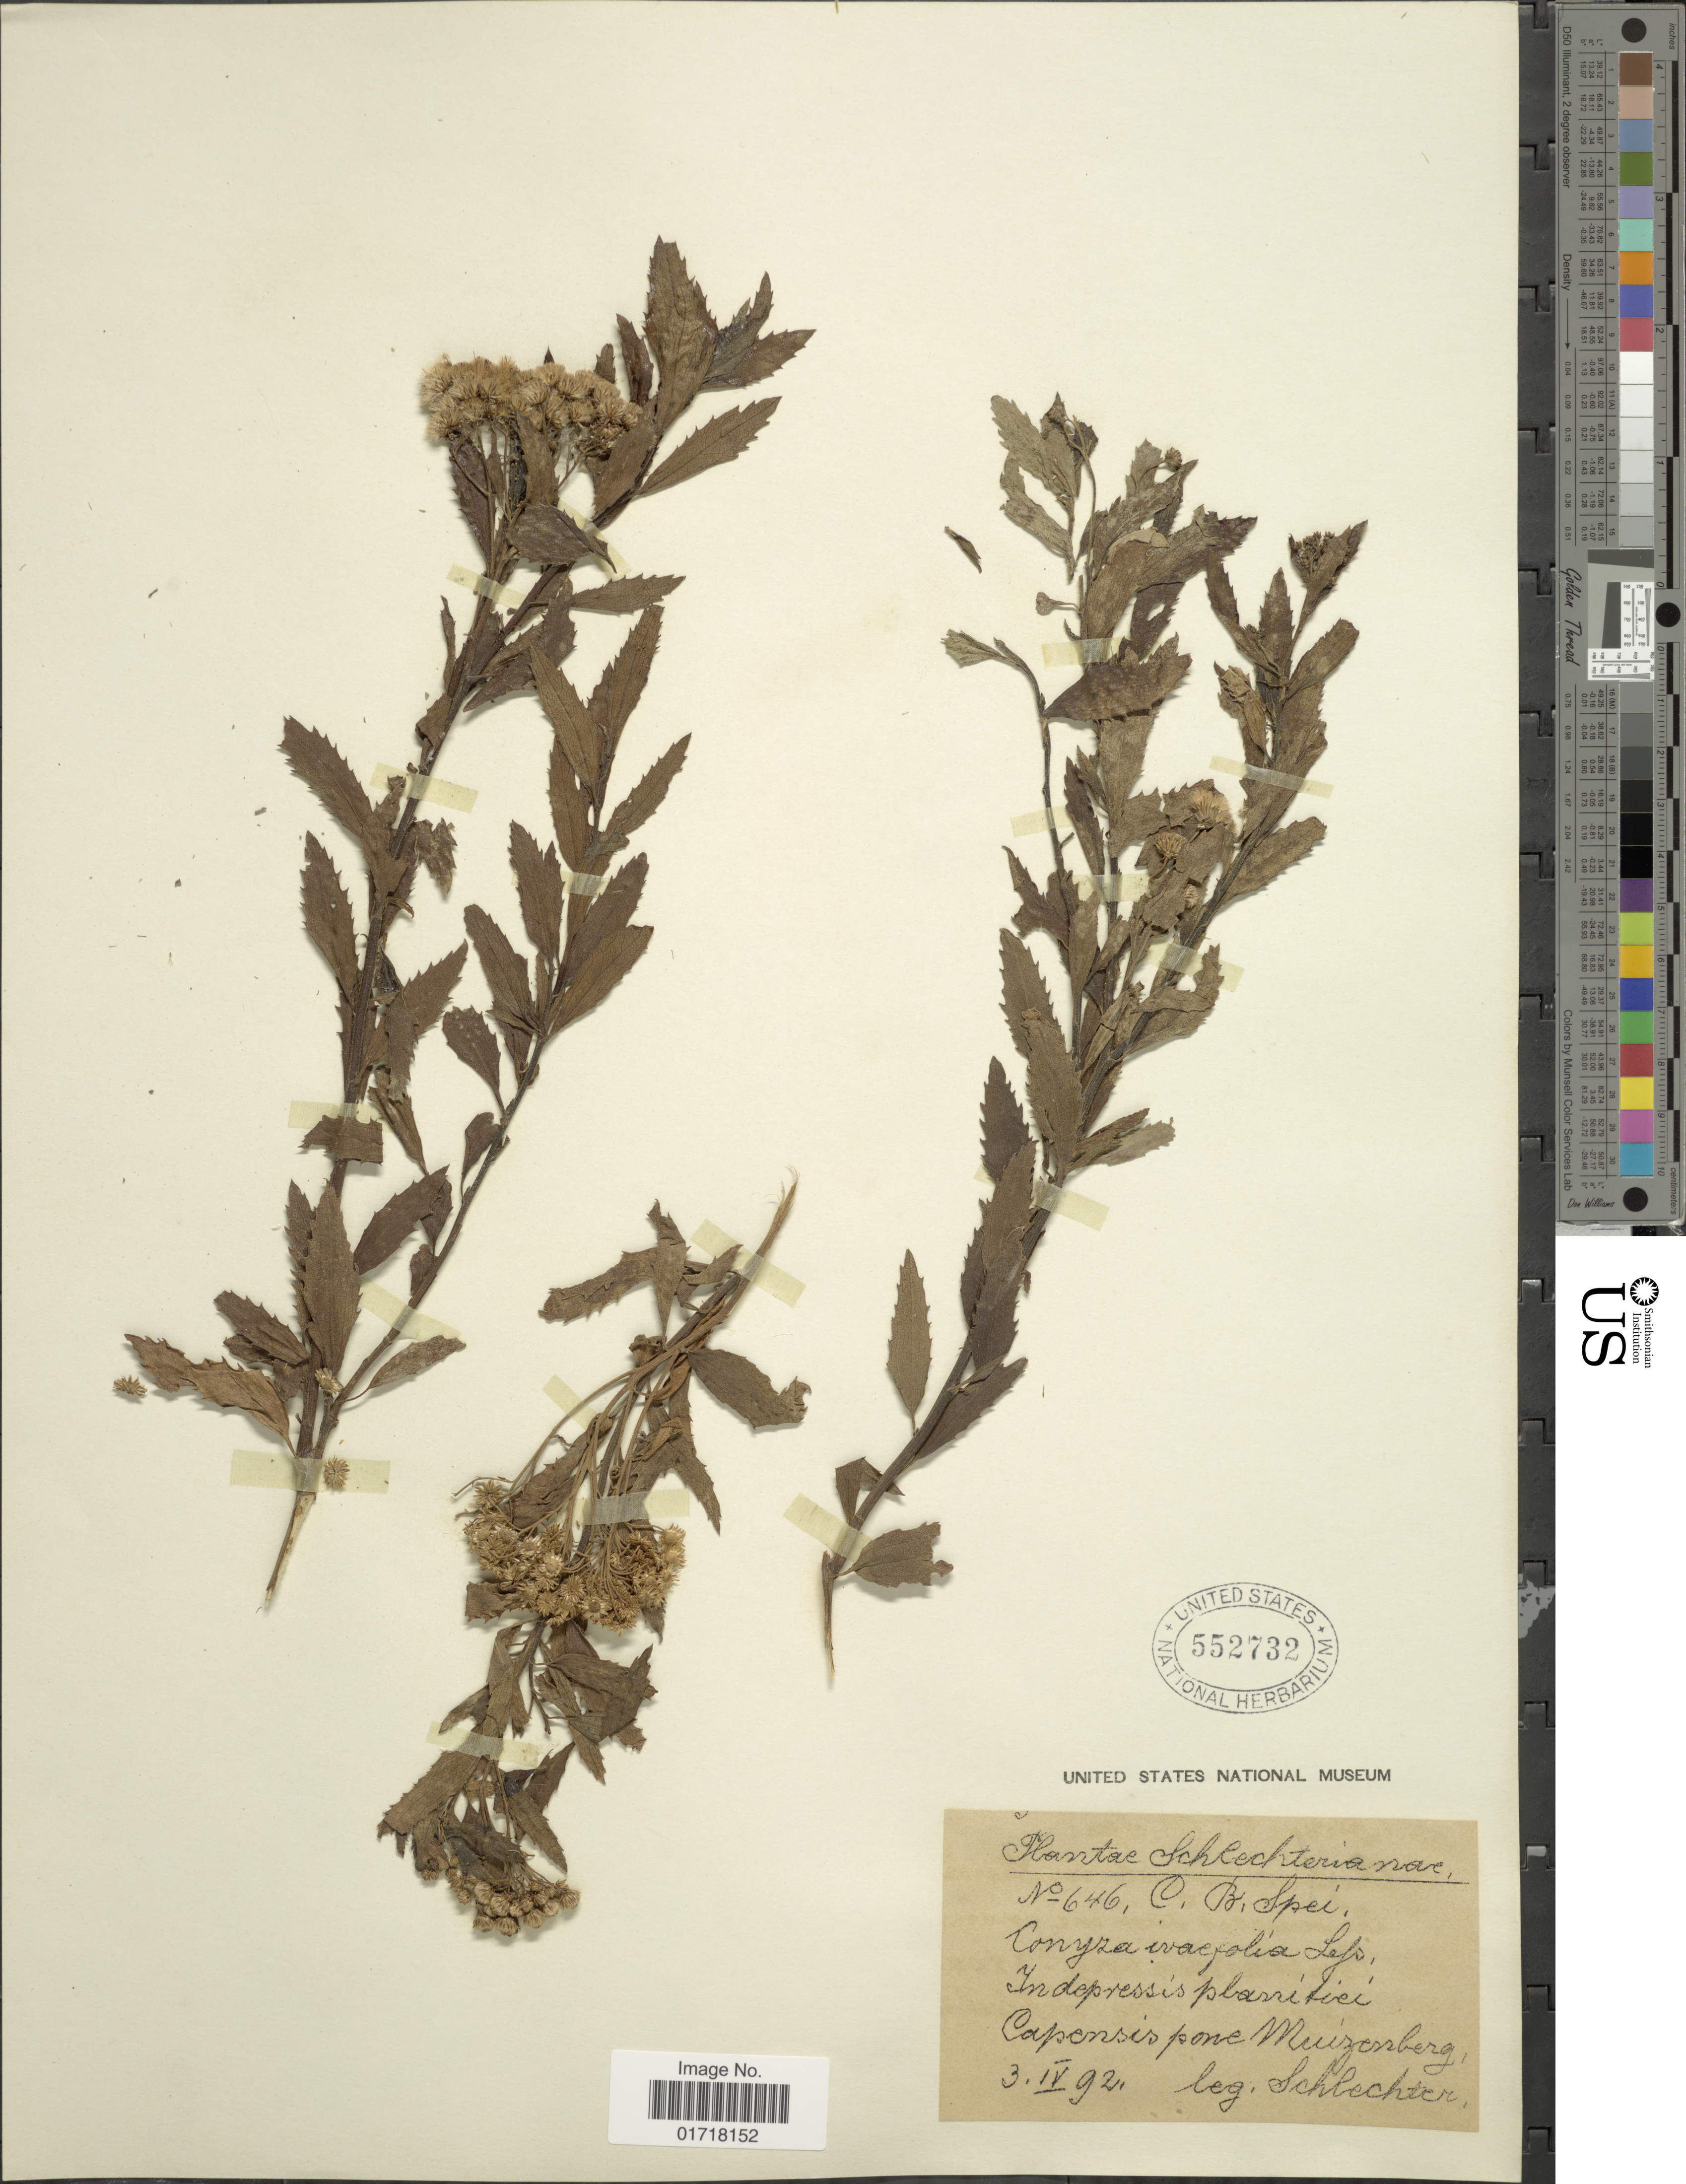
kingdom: Plantae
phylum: Tracheophyta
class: Magnoliopsida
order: Asterales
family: Asteraceae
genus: Conyza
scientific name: Conyza ivifolia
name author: (L.) Less.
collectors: Schlechter, --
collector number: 646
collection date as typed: Transcribed d/m/y: 3/4/92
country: South Africa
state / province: Western Cape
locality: Capensis pone Muizenberg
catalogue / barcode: US 552732